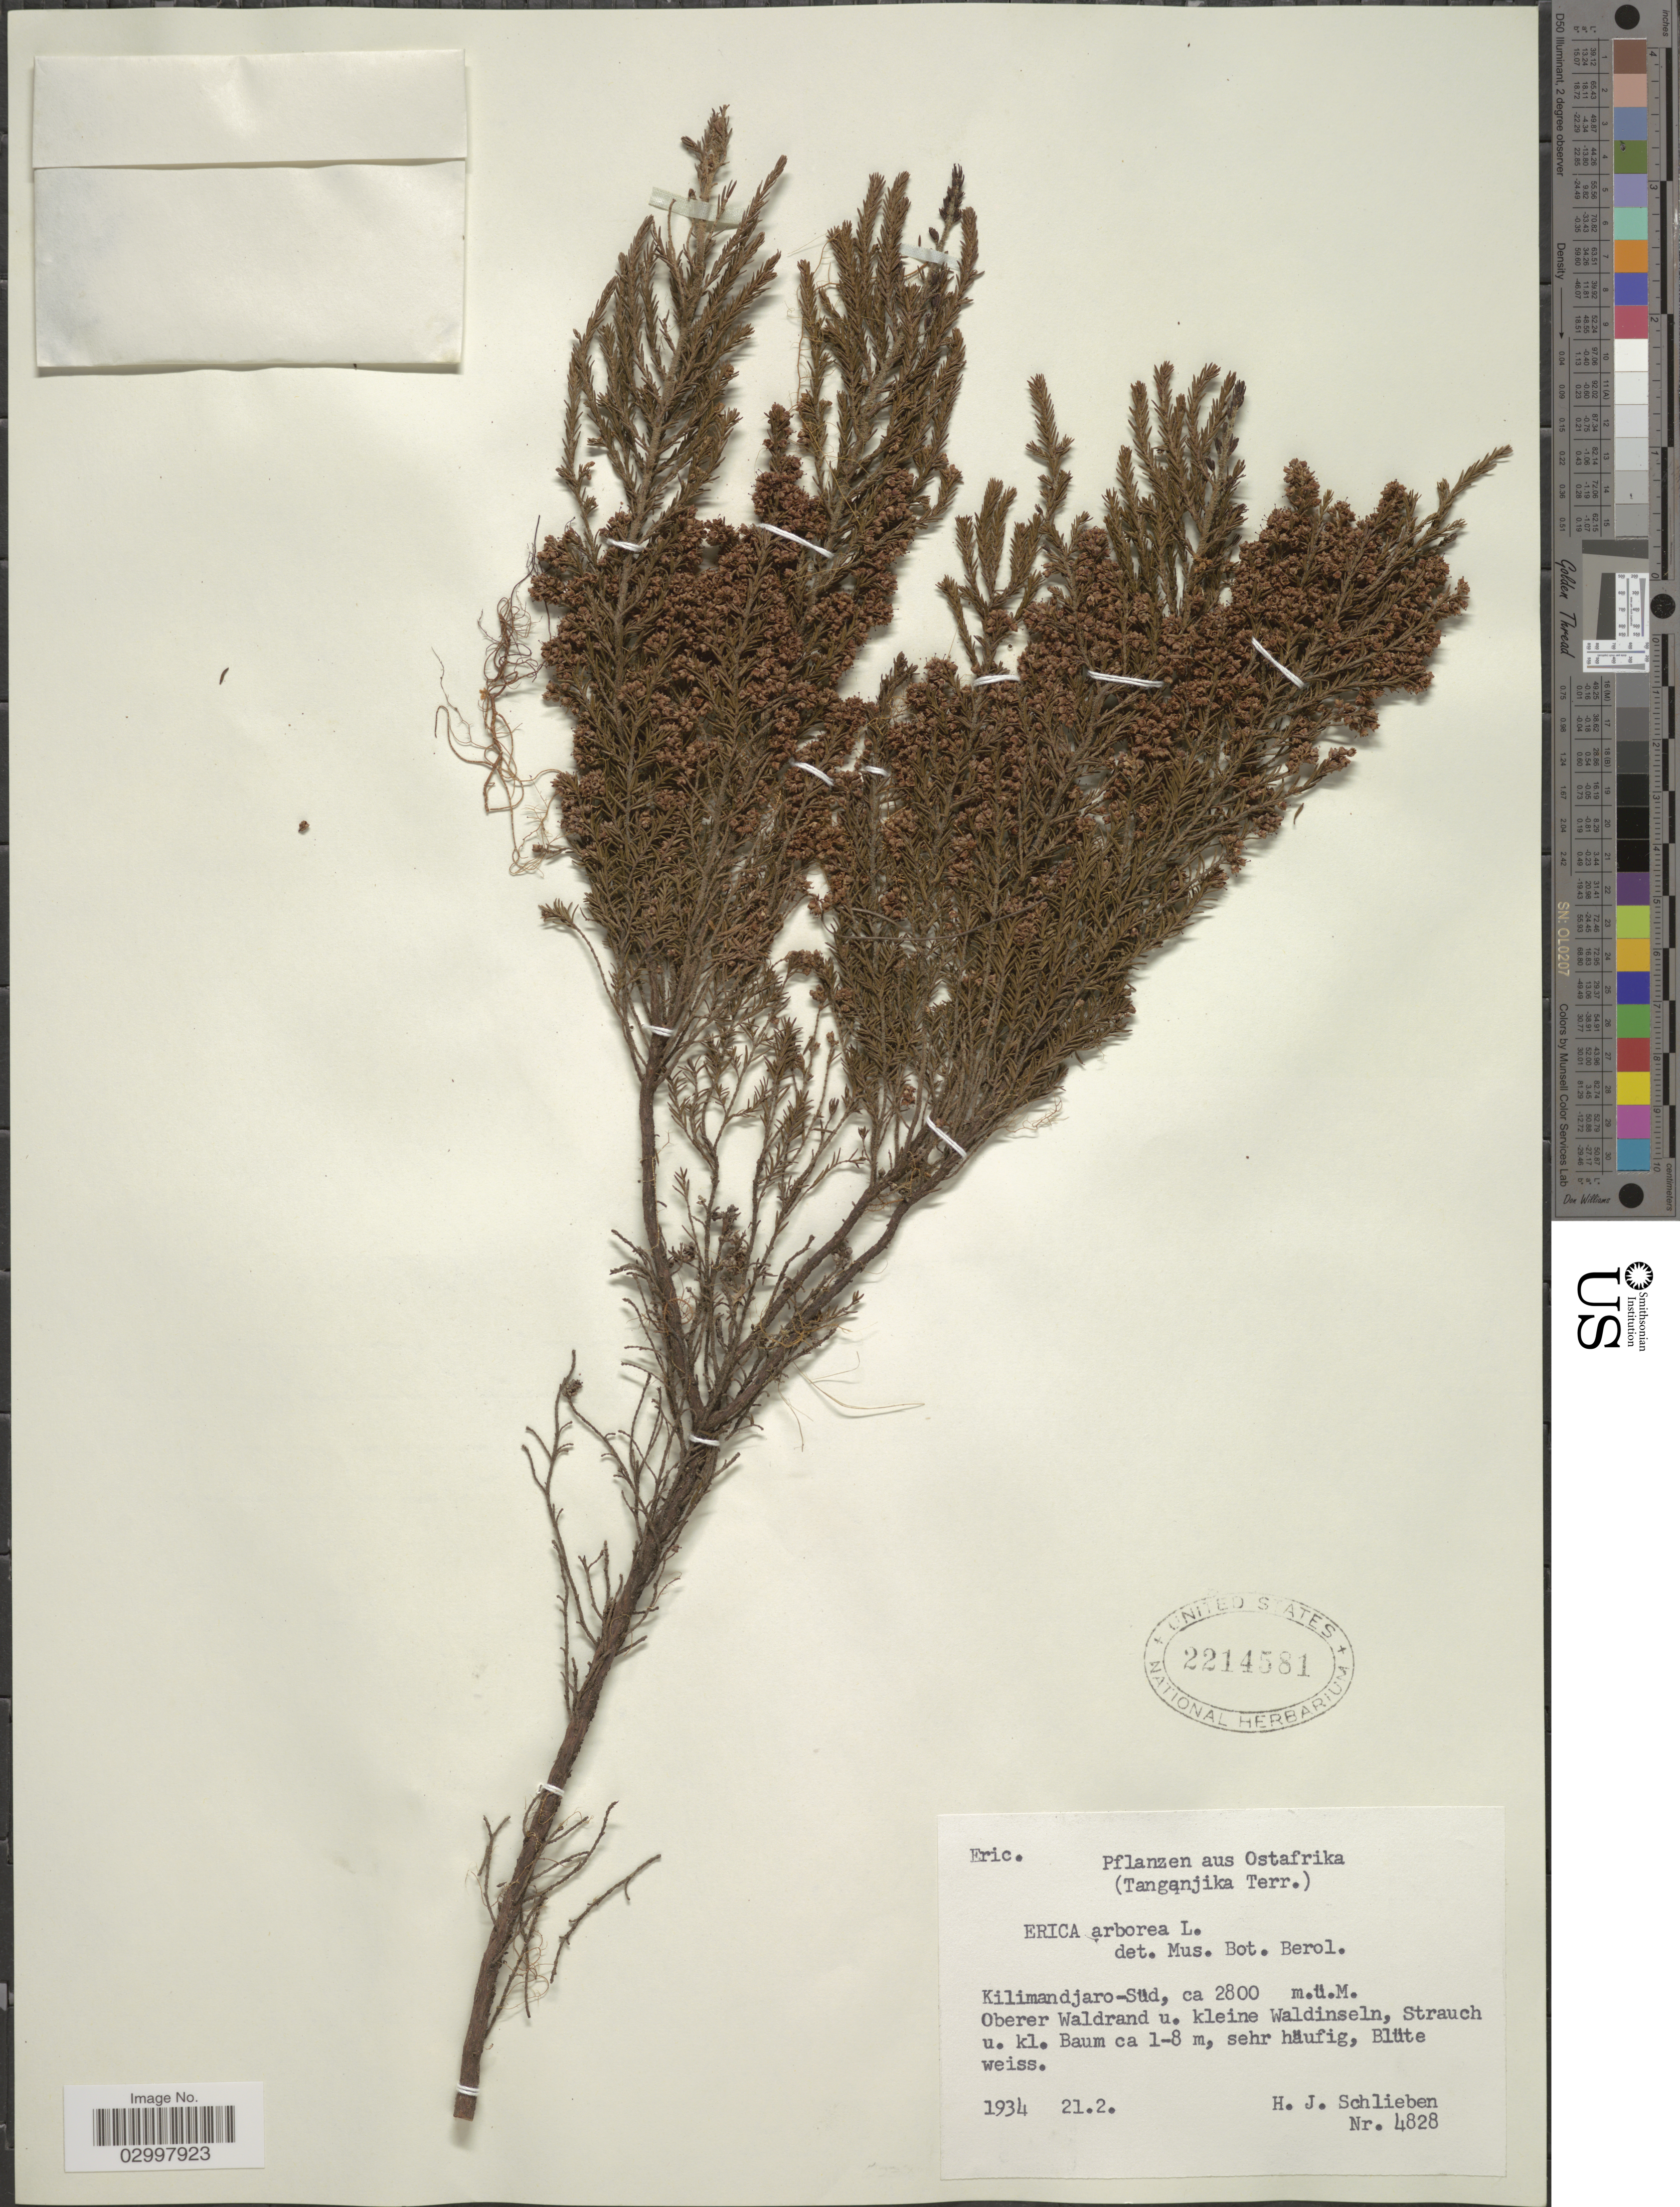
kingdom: Plantae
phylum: Tracheophyta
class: Magnoliopsida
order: Ericales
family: Ericaceae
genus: Erica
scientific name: Erica arborea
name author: L.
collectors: H. J. Schlieben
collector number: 4828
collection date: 1934-02-21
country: Tanzania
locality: Aus Ostafrika. (Tanganjika Terr.). Kilimandjaro-Süd.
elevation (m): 2800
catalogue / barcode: US 2214581